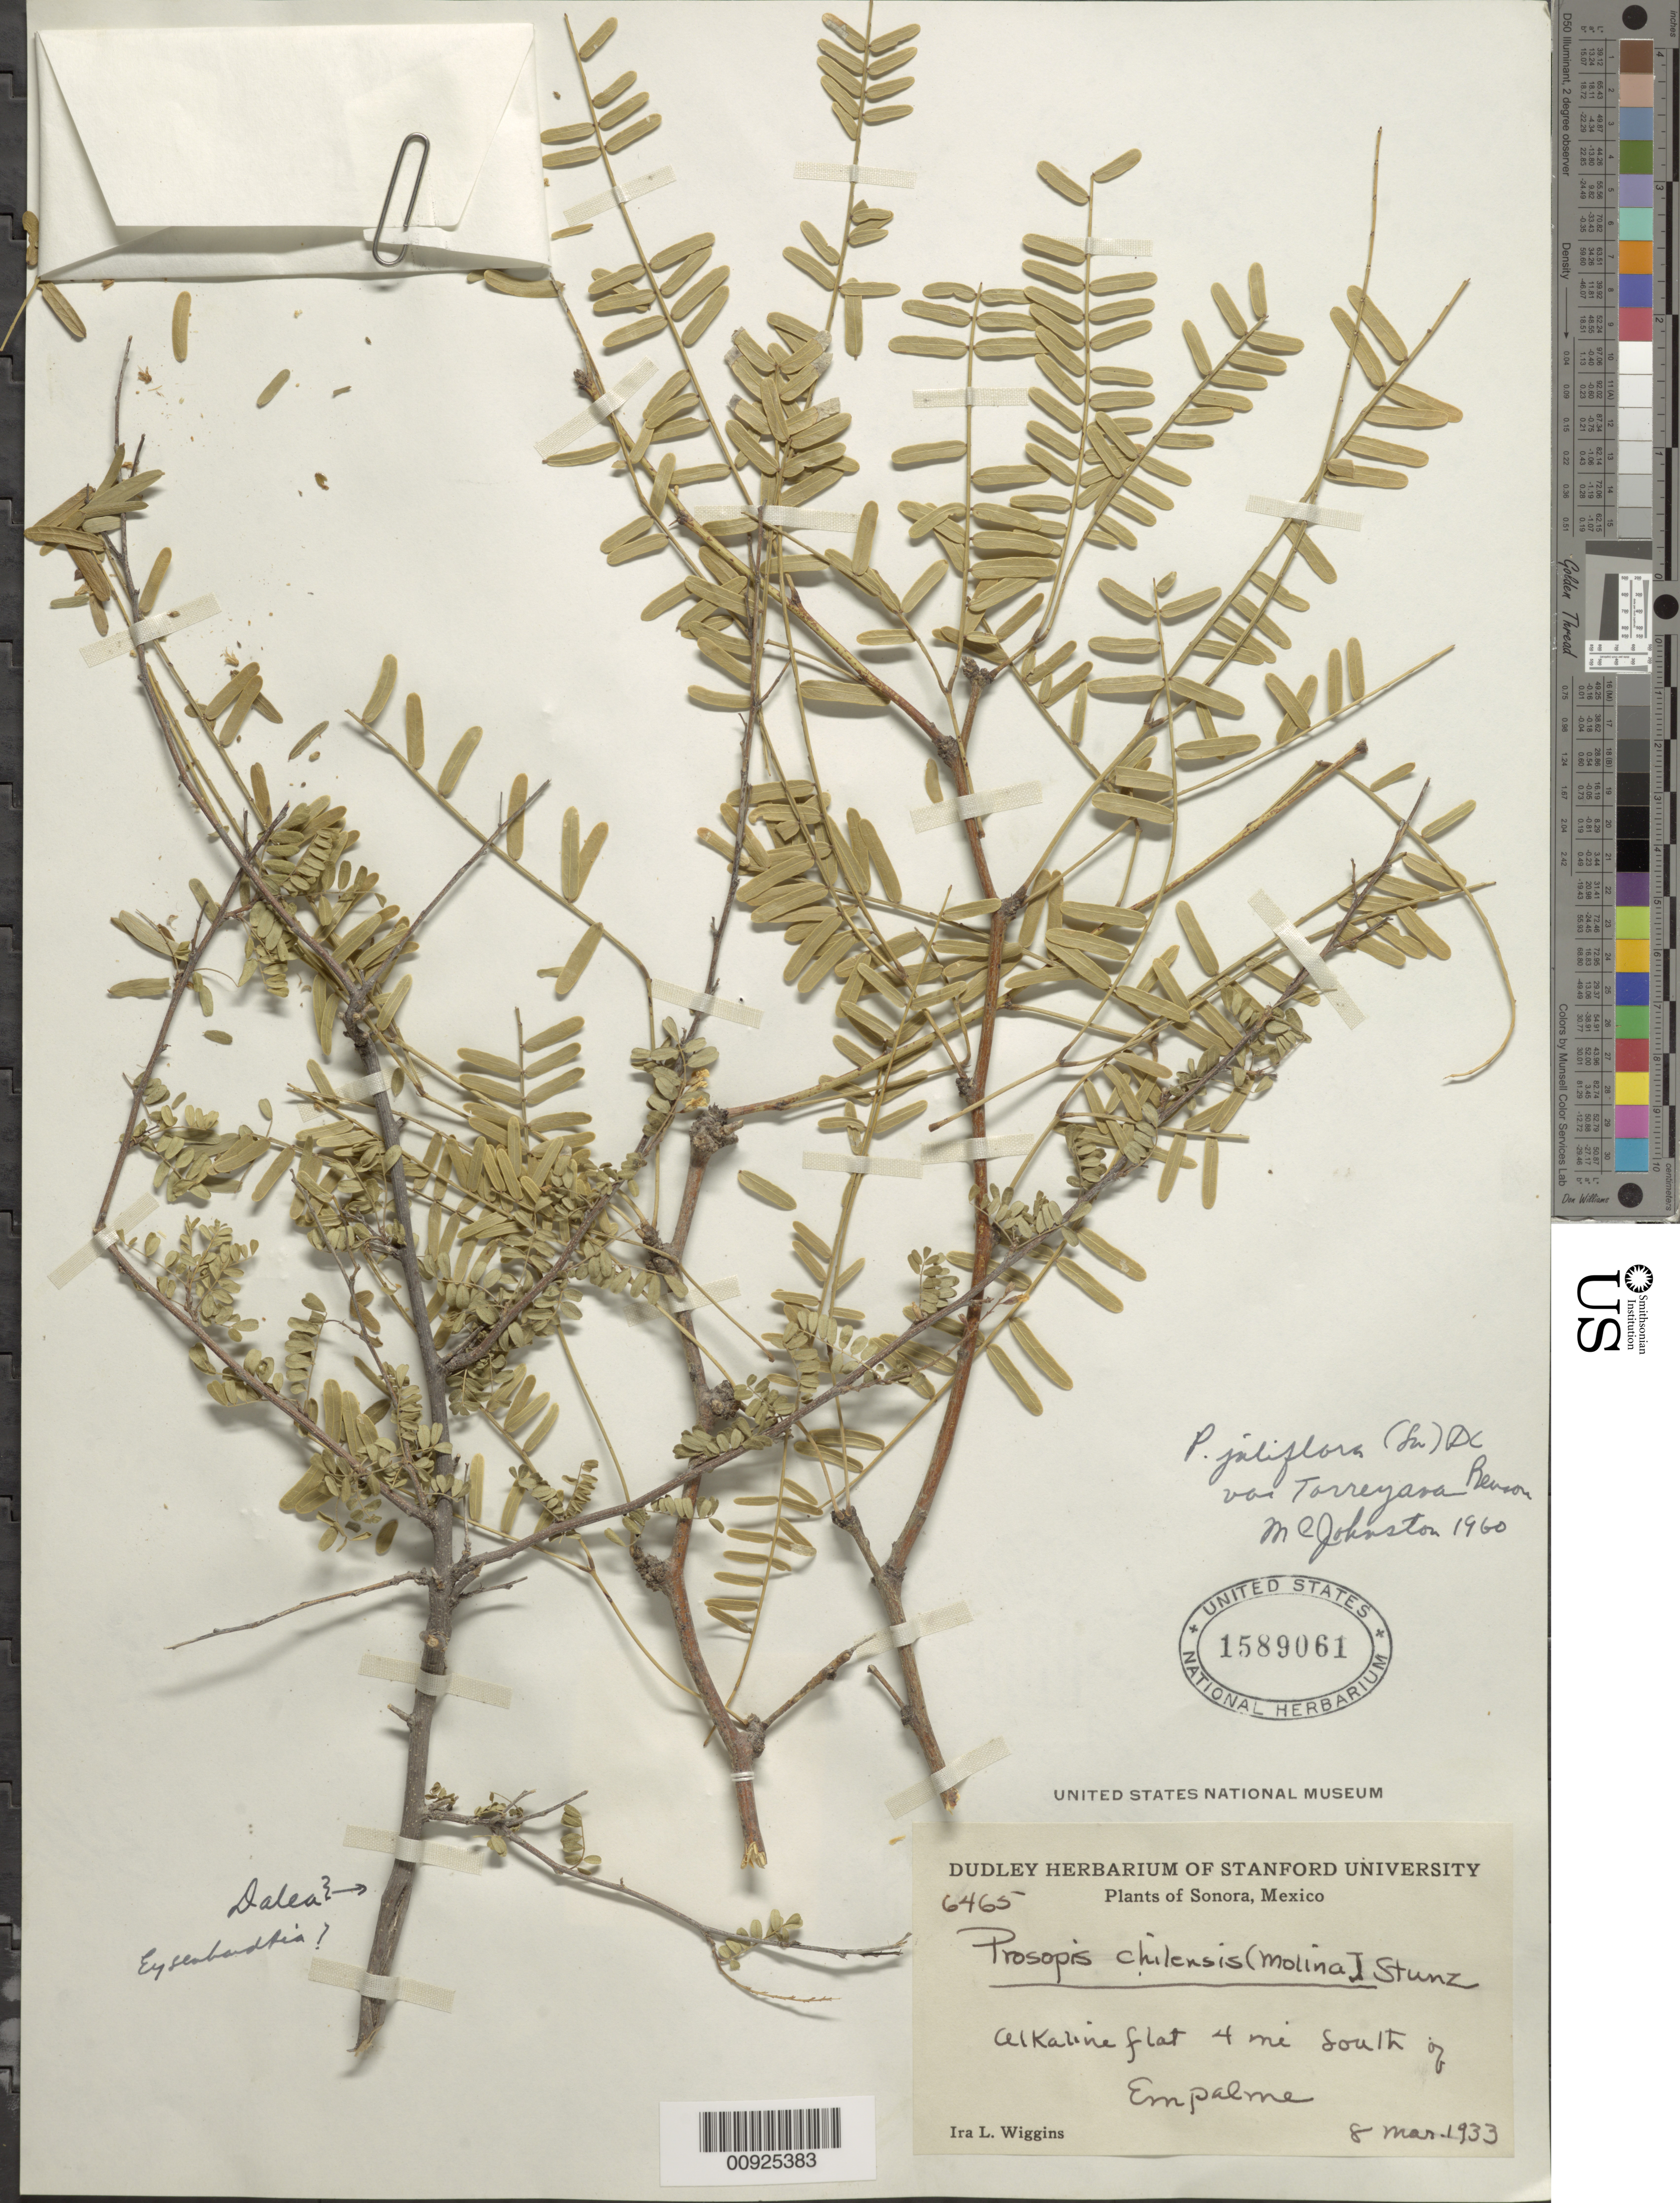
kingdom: Plantae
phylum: Tracheophyta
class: Magnoliopsida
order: Fabales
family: Fabaceae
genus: Neltuma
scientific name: Neltuma odorata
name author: (Torr. & Frém.) C. E. Hughes & G.P. Lewis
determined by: Strong, Mark T., (BOT), Smithsonian Institution - National Museum of Natural History (UNITED STATES)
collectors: I. L. Wiggins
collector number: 6465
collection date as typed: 08 Mar 1933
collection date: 1933-03-08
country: Mexico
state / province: Sonora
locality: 4 mi. south of Empalme, Sonora.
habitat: Alkaline flat.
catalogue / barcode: US 1589061